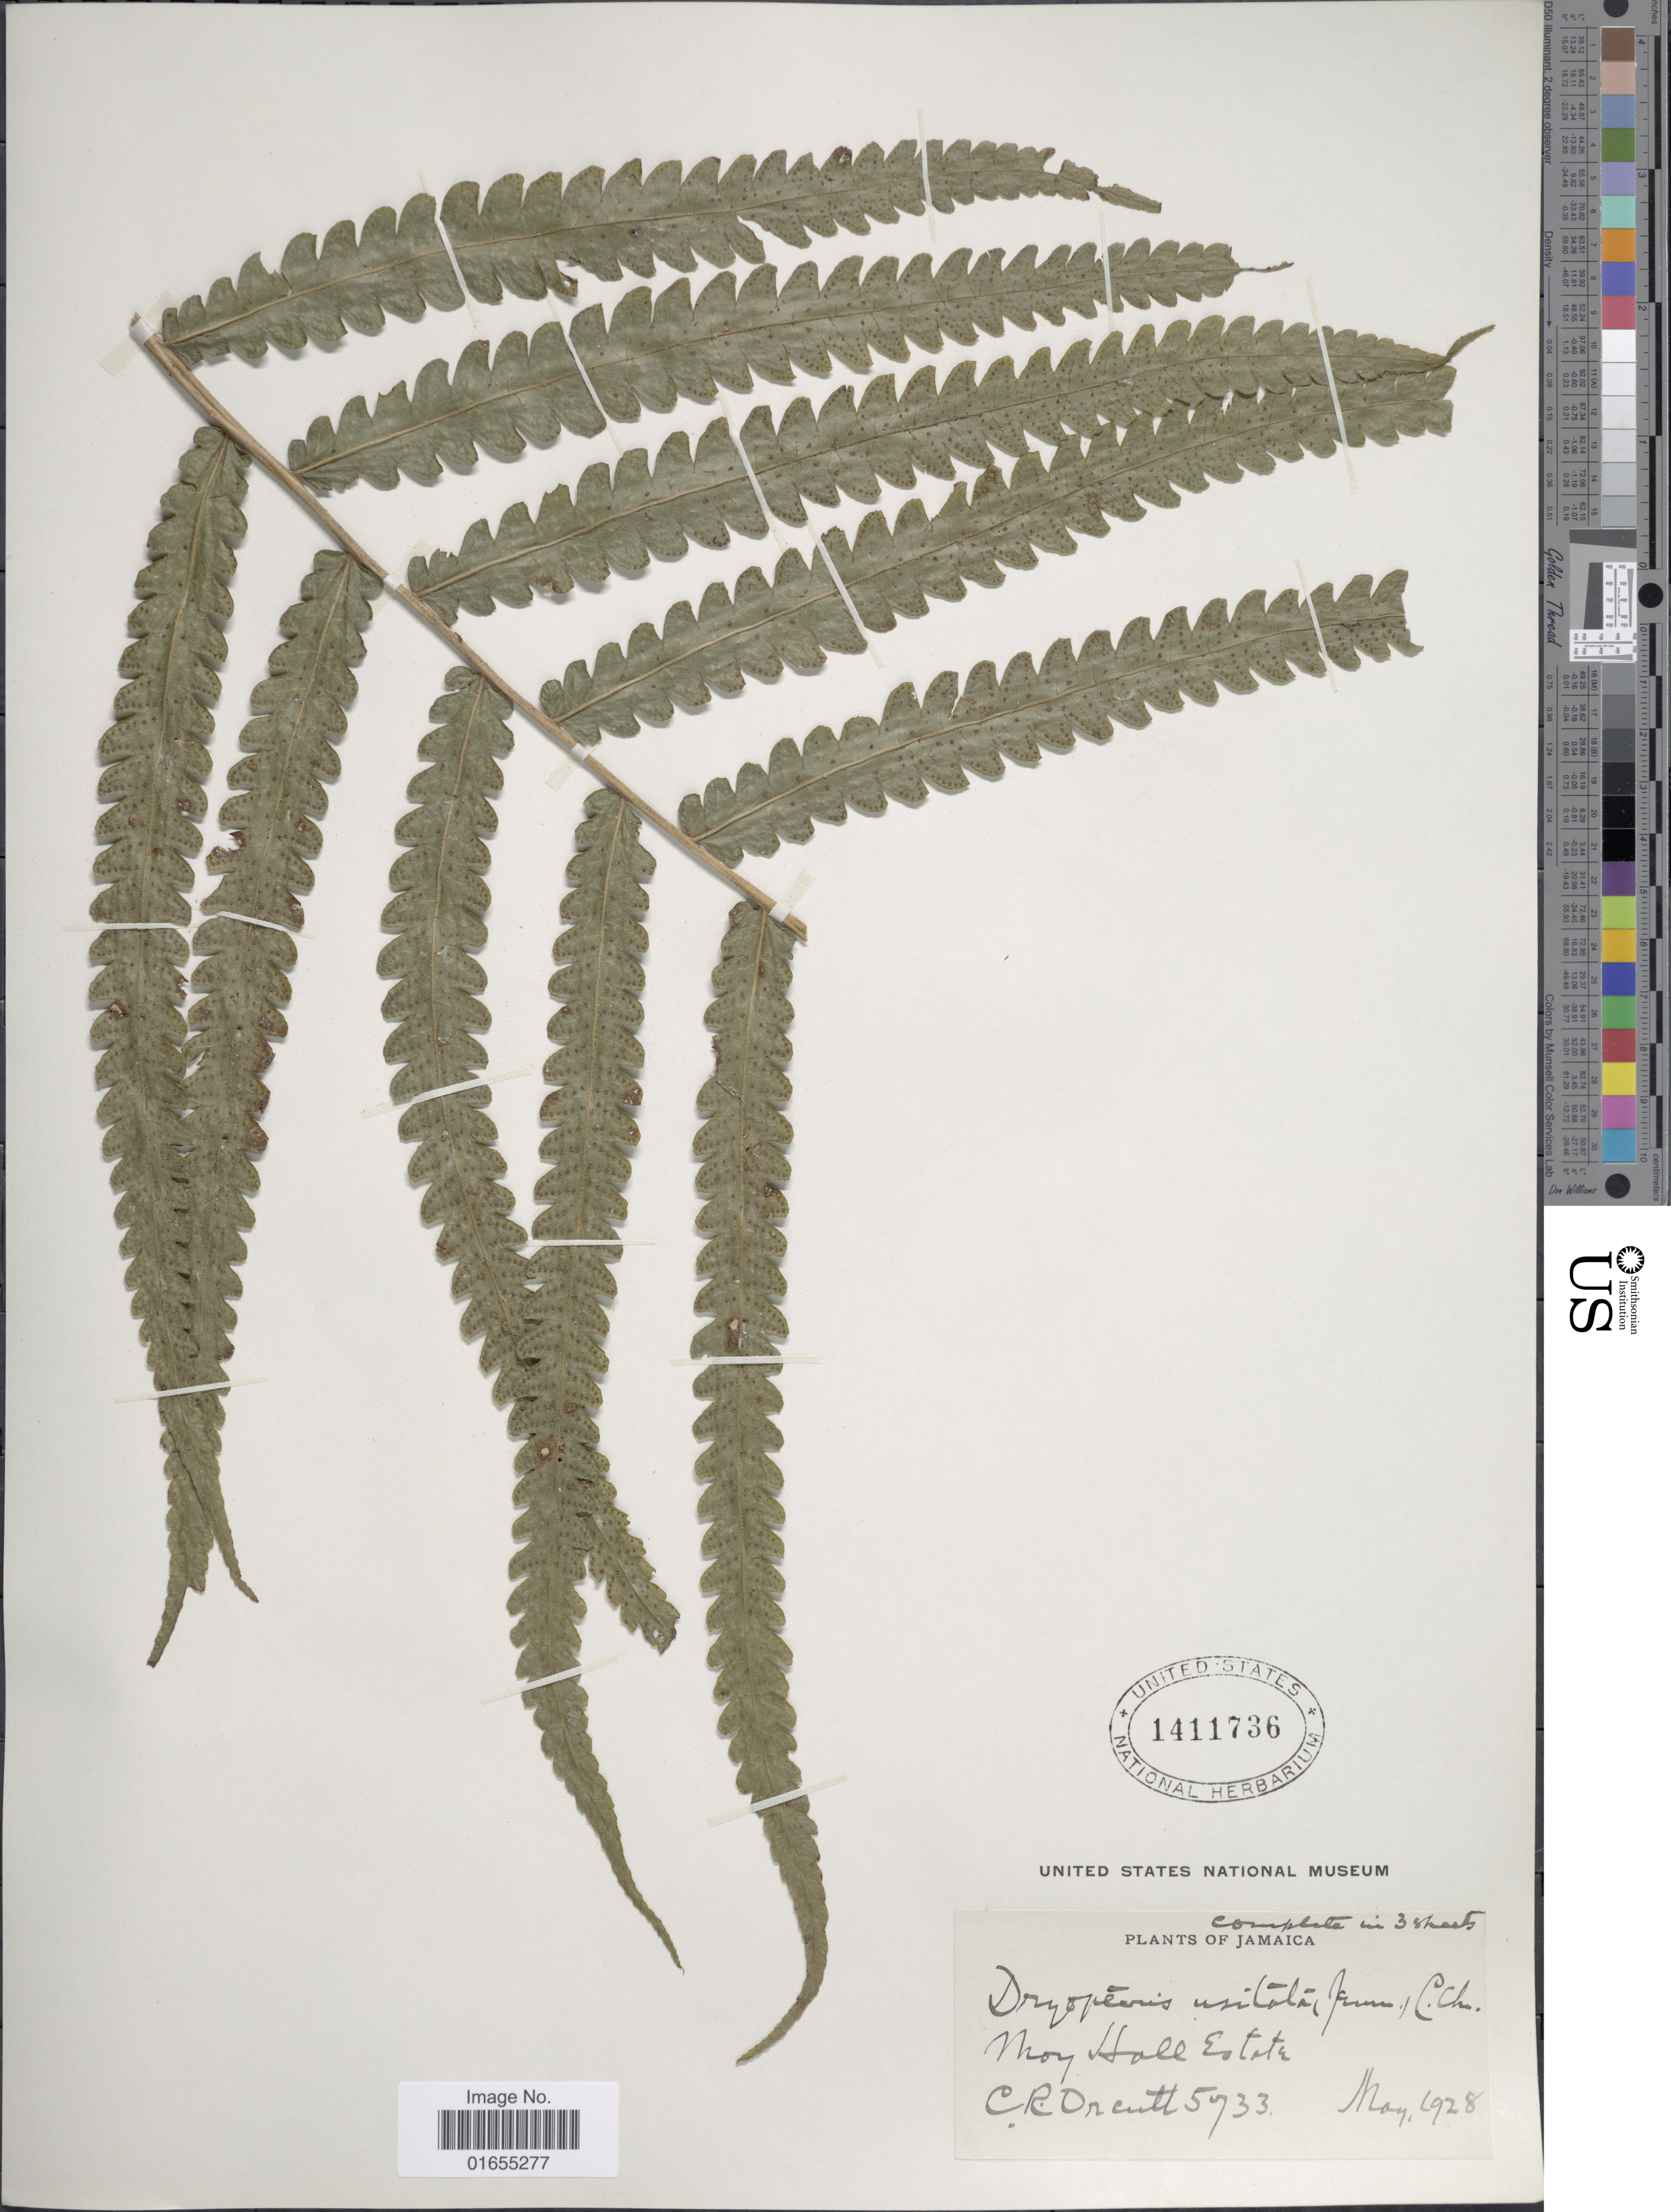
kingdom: Plantae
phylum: Tracheophyta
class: Polypodiopsida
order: Polypodiales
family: Thelypteridaceae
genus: Goniopteris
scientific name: Goniopteris venusta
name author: (Heward) Pic. Serm.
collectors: C. R. Orcutt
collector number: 5733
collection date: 1928-05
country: Jamaica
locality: Moy Hall Estate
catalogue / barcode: US 1411736